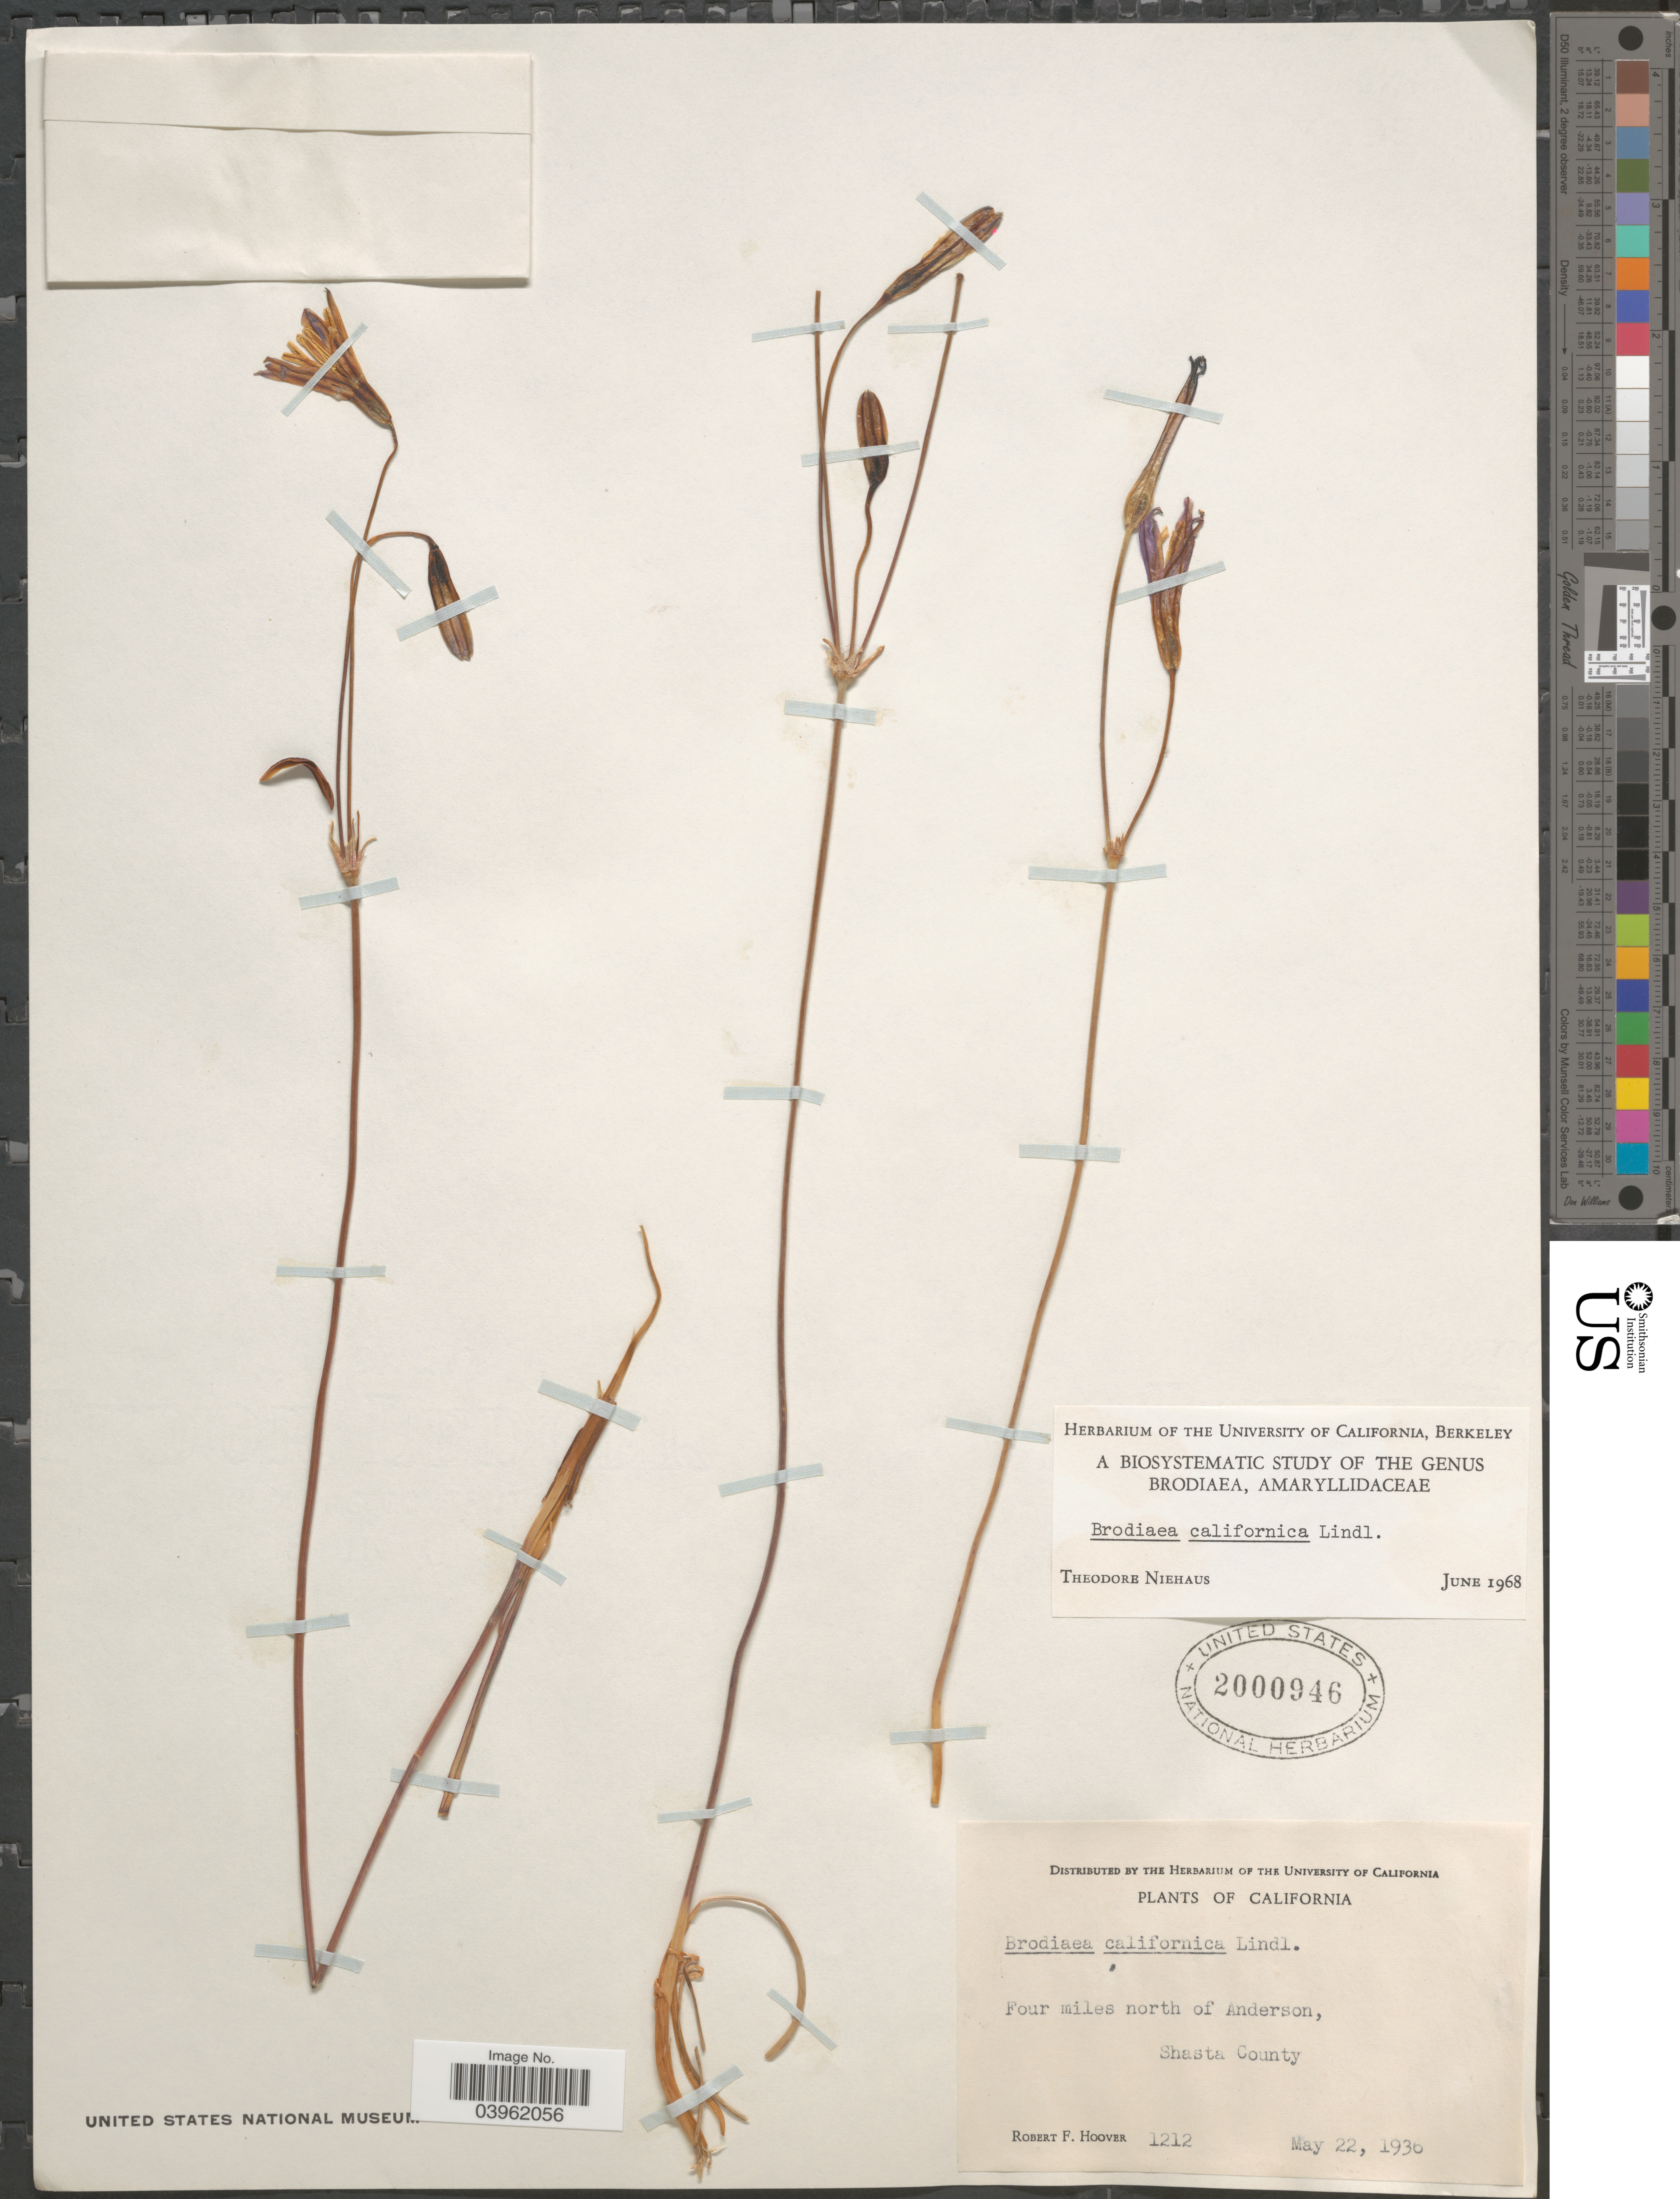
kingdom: Plantae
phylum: Tracheophyta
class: Liliopsida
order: Asparagales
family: Asparagaceae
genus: Brodiaea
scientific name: Brodiaea californica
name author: Lindl. ex Lem.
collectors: R. F. Hoover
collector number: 1212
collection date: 1936-05-22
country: United States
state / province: California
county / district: Shasta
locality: Four miles north of Anderson, Shasta County.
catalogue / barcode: US 2000946